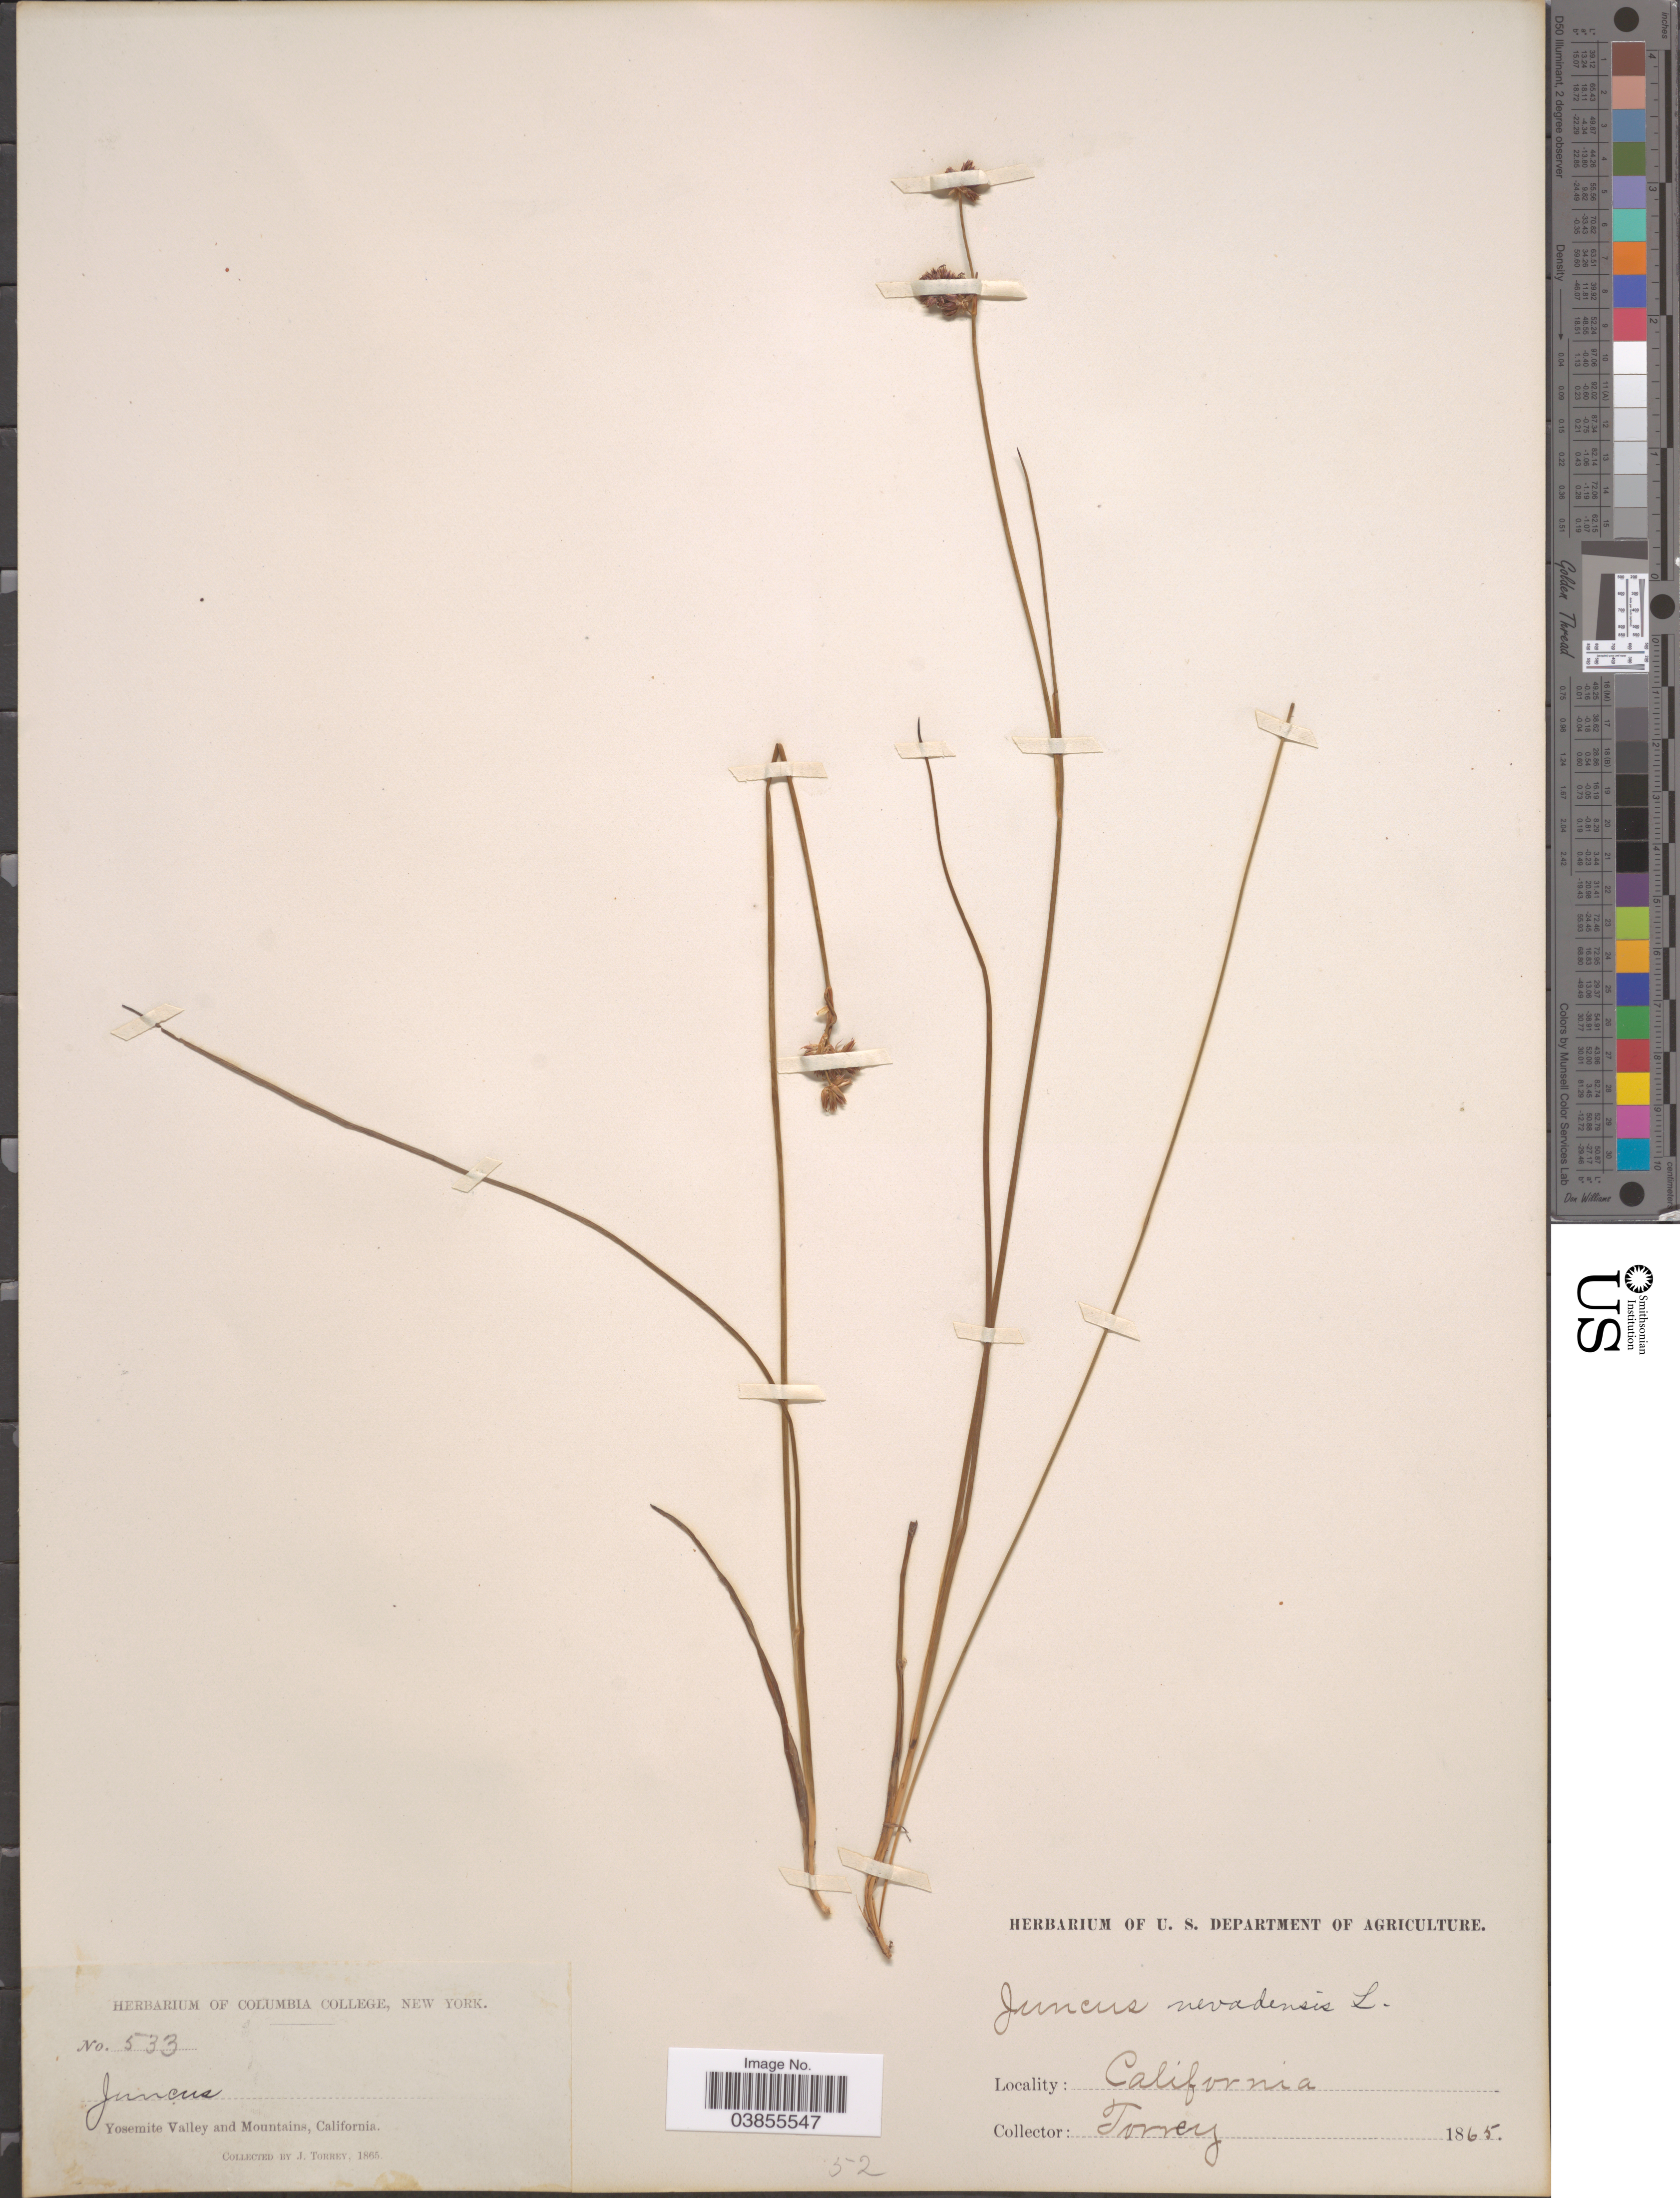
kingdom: Plantae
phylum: Tracheophyta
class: Liliopsida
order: Poales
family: Juncaceae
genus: Juncus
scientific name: Juncus nevadensis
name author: S. Watson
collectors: J. Torrey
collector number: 533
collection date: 1865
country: United States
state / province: California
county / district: Mariposa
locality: Yosemite Valley and Mountains.